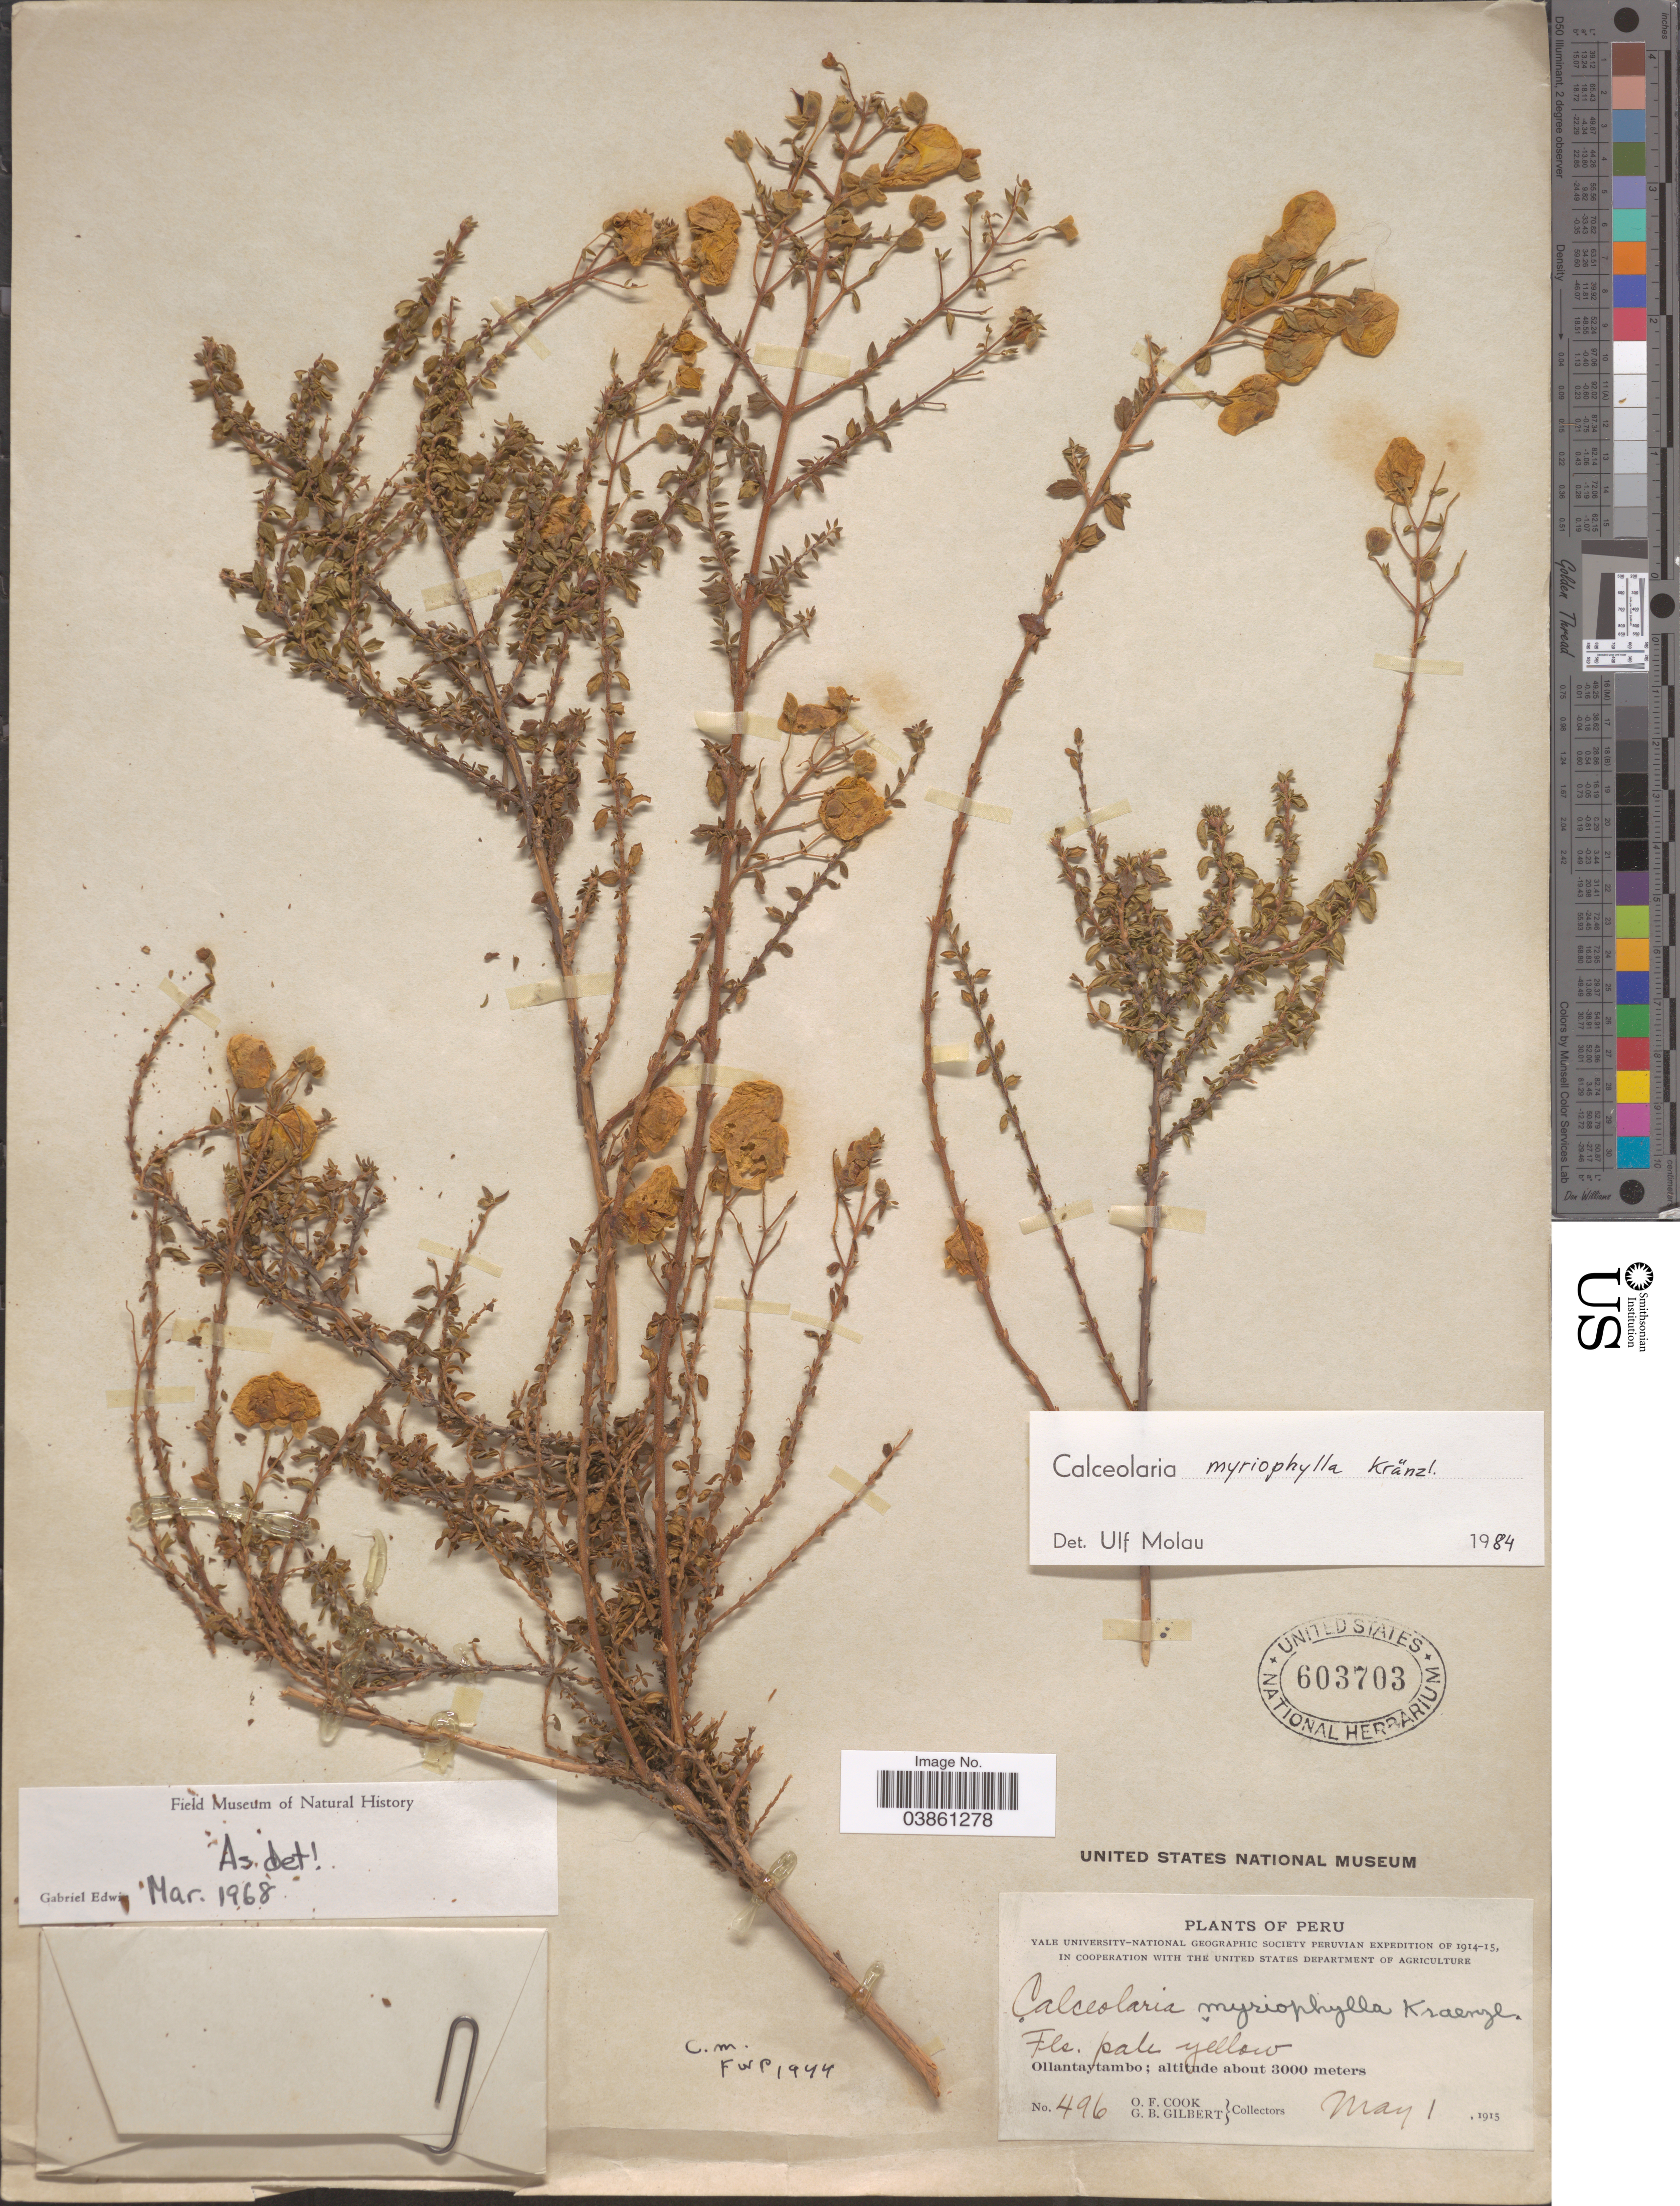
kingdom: Plantae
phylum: Tracheophyta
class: Magnoliopsida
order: Lamiales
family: Calceolariaceae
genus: Calceolaria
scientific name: Calceolaria myriophylla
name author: Kraenzl.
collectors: O. F. Cook & G. B. Gilbert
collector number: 496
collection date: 1915-05-01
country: Peru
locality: Ollantaytambo.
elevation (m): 3000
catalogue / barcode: US 603703